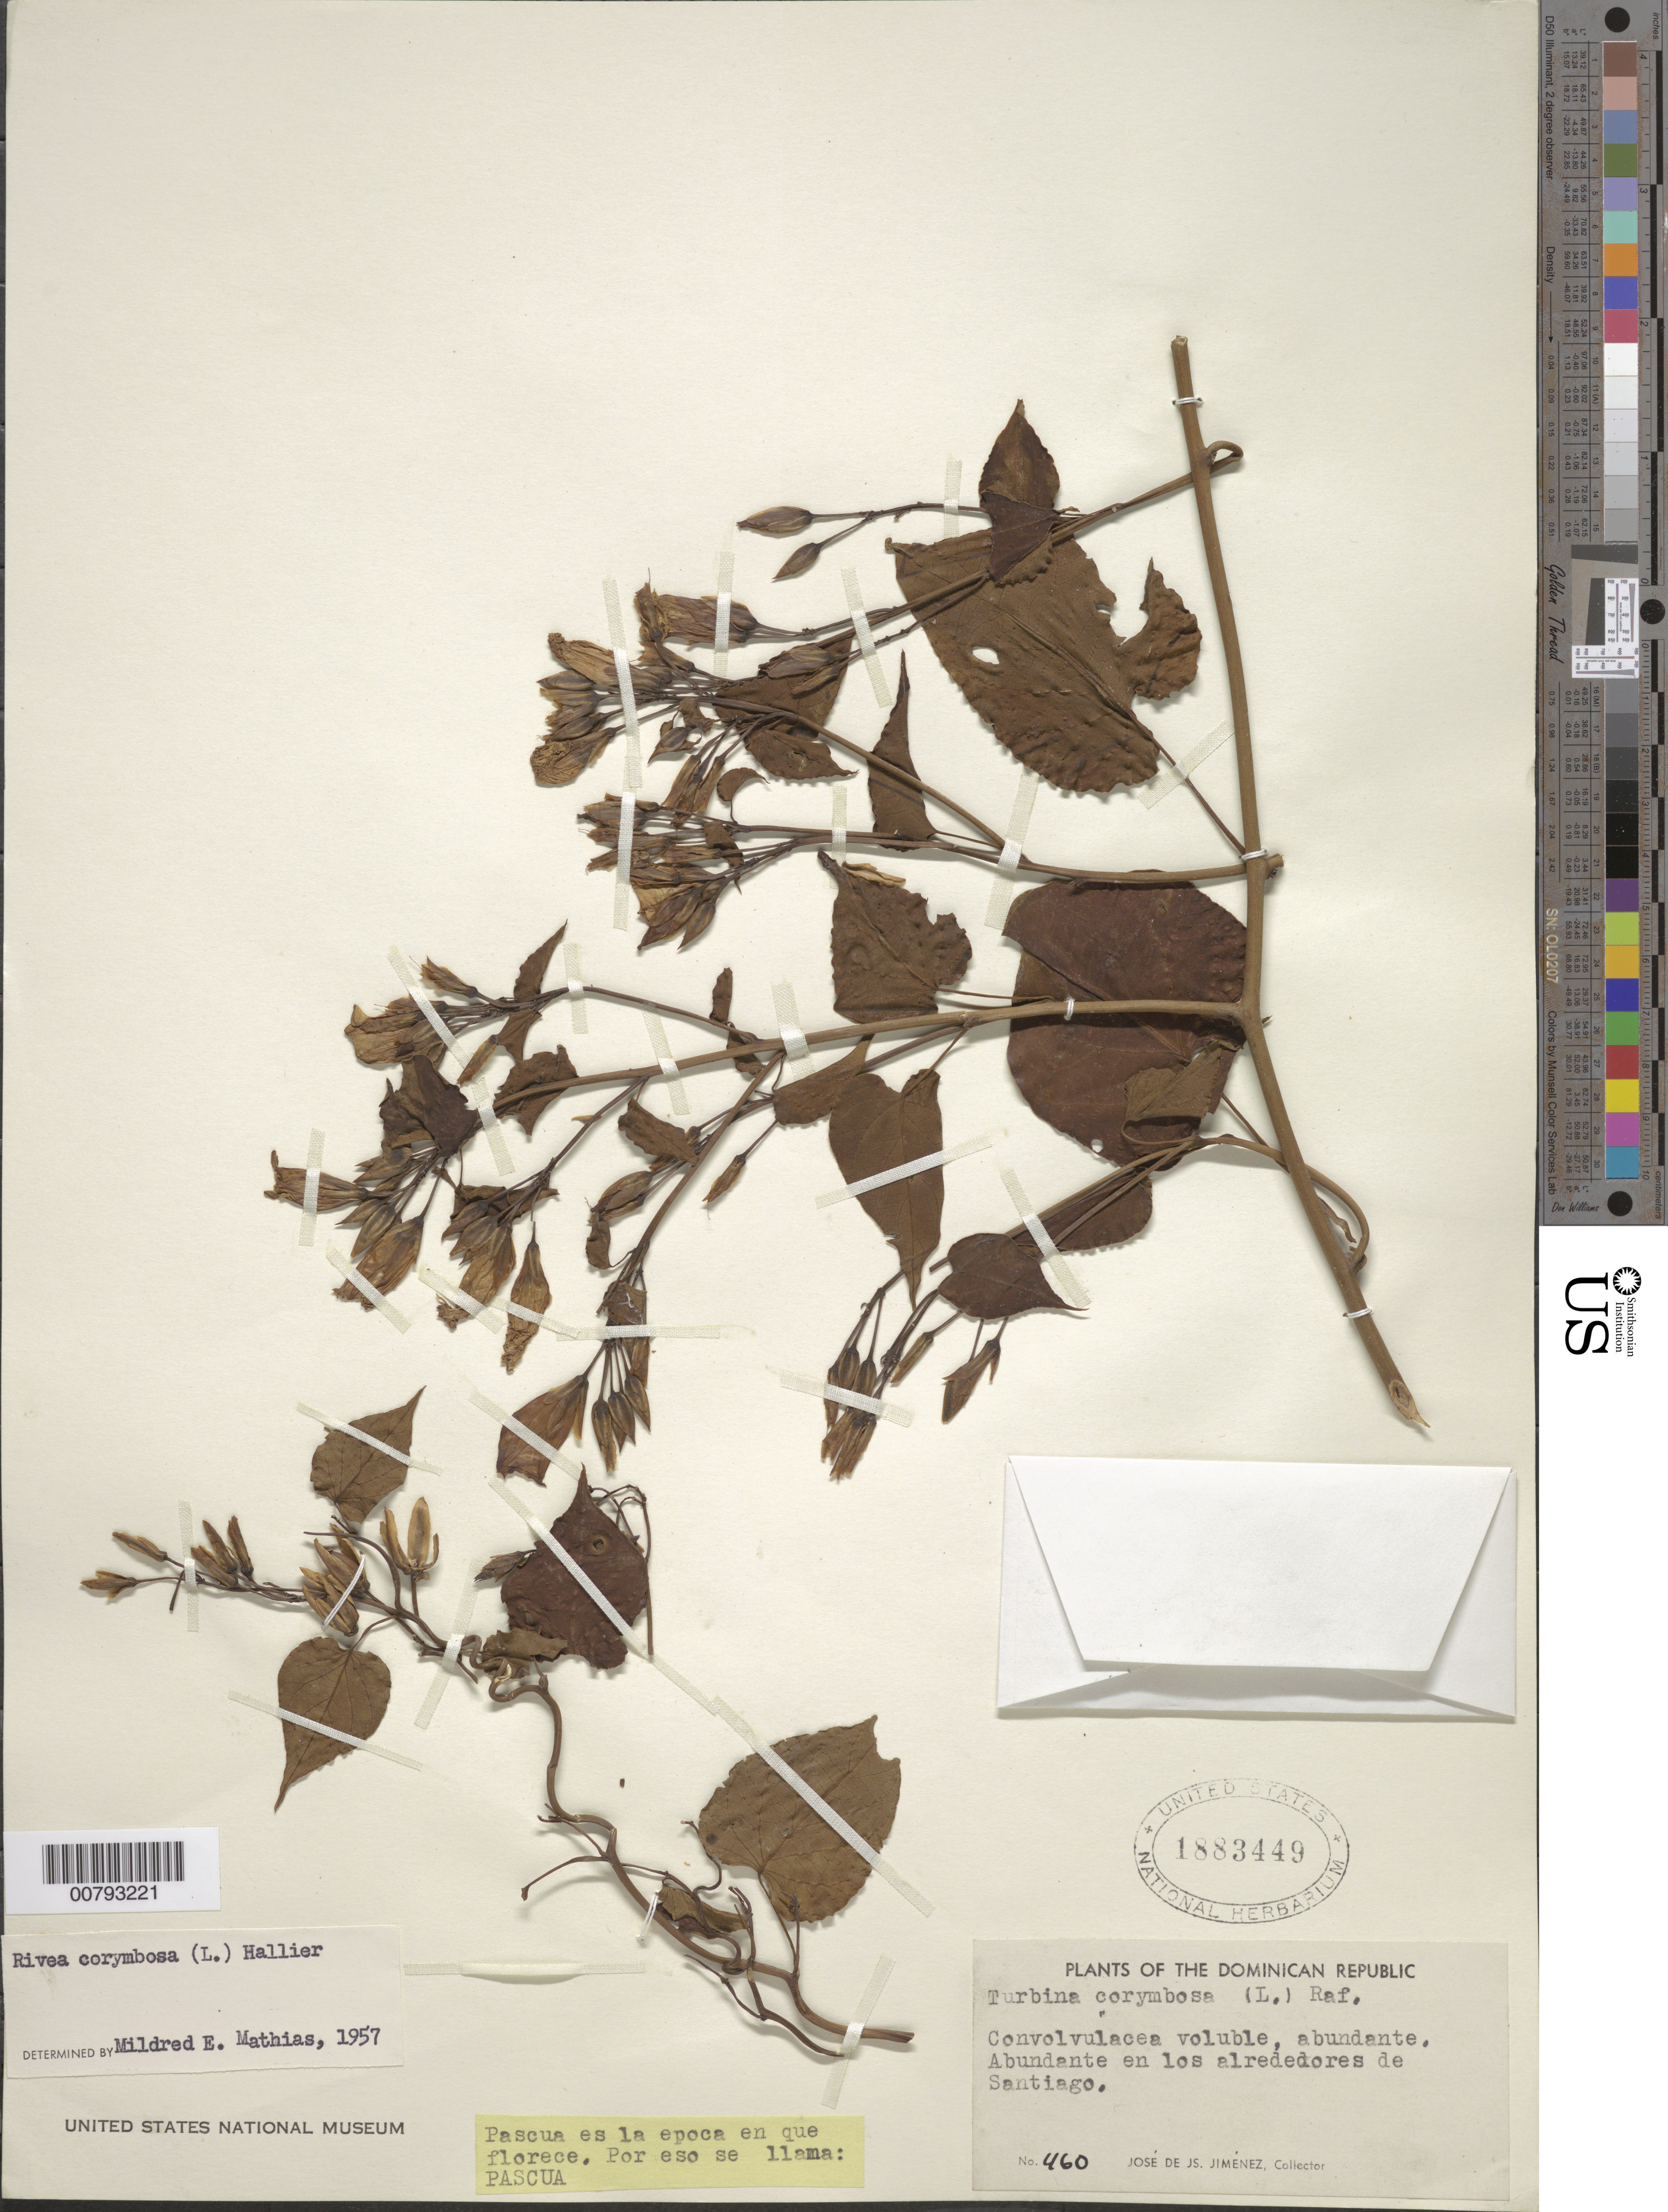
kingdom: Plantae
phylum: Tracheophyta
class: Magnoliopsida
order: Solanales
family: Convolvulaceae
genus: Turbina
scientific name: Turbina corymbosa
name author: (L.) Raf.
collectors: J. J. Jiménez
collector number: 460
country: Dominican Republic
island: Hispaniola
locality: Santiago's surroundings.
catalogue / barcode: US 1883449